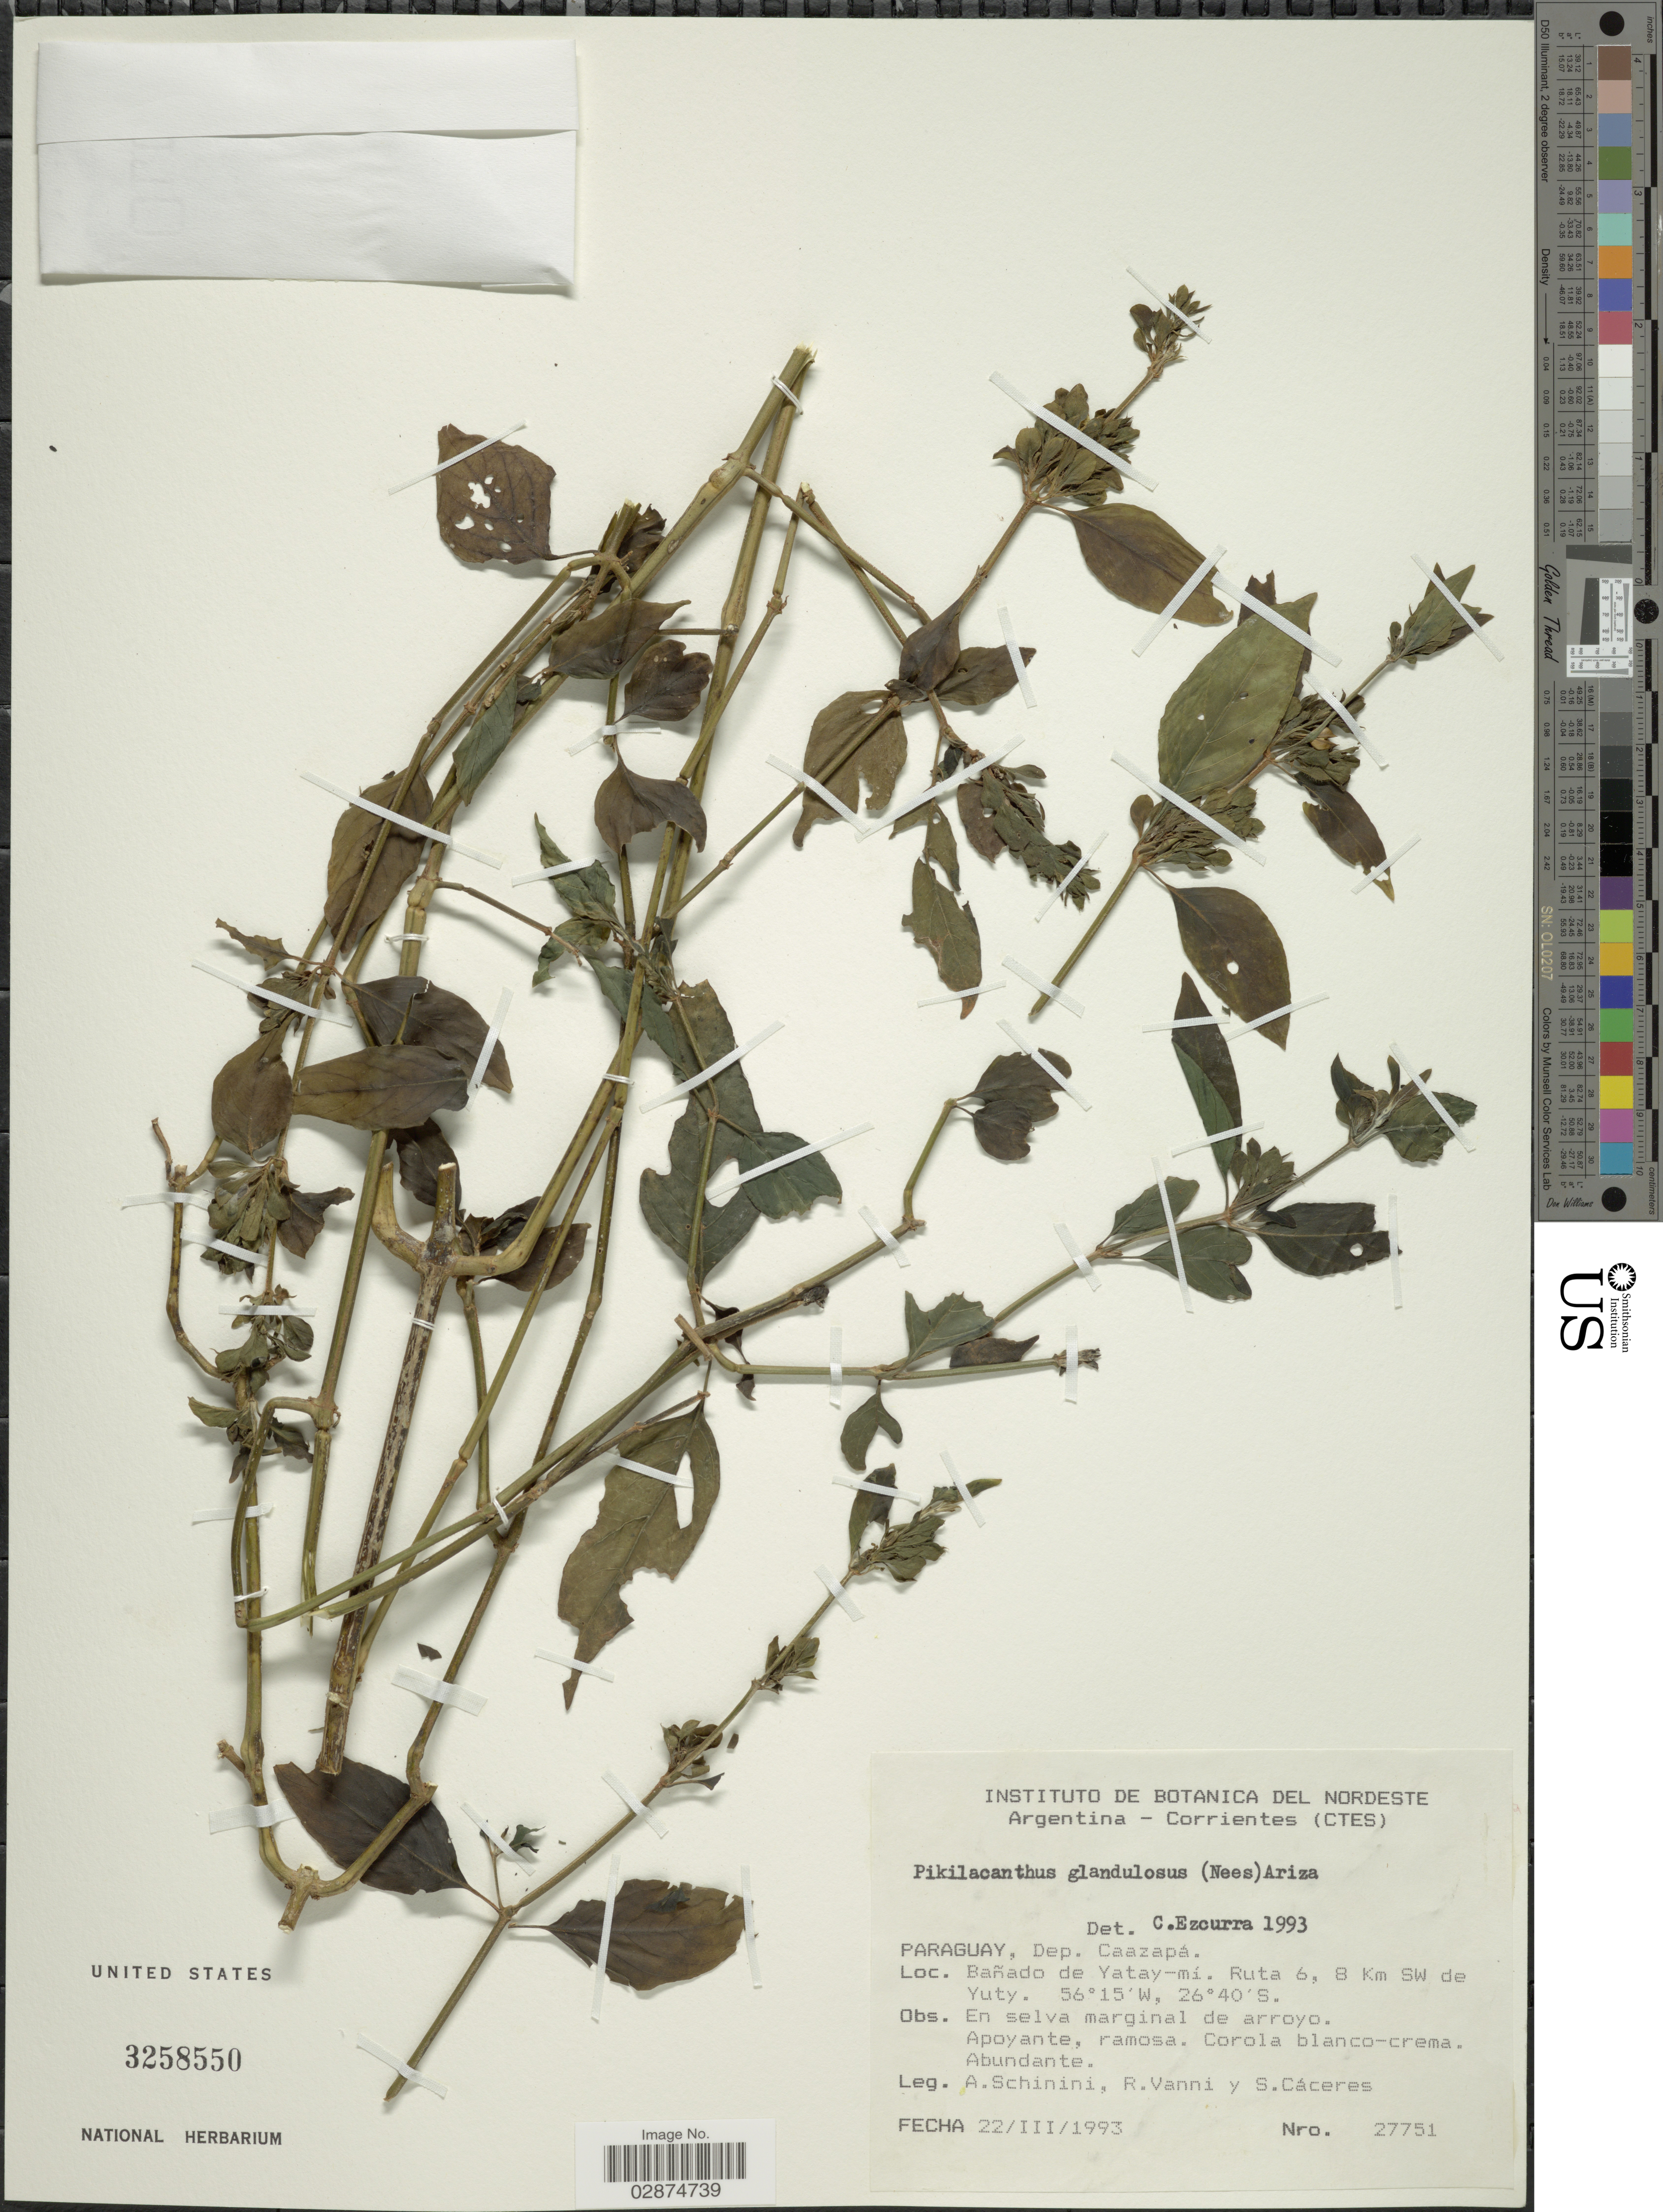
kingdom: Plantae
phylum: Tracheophyta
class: Magnoliopsida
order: Lamiales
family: Acanthaceae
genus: Poikilacanthus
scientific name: Poikilacanthus glandulosus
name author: (Nees) Ariza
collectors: A. Schinini, R. Vanni & S. Cáceres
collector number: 27751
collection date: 1993-03-22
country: Paraguay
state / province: Caazapa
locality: Bañado de Yatay-mí. Ruta 6, 8 Km SW de Yuty.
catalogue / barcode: US 3258550